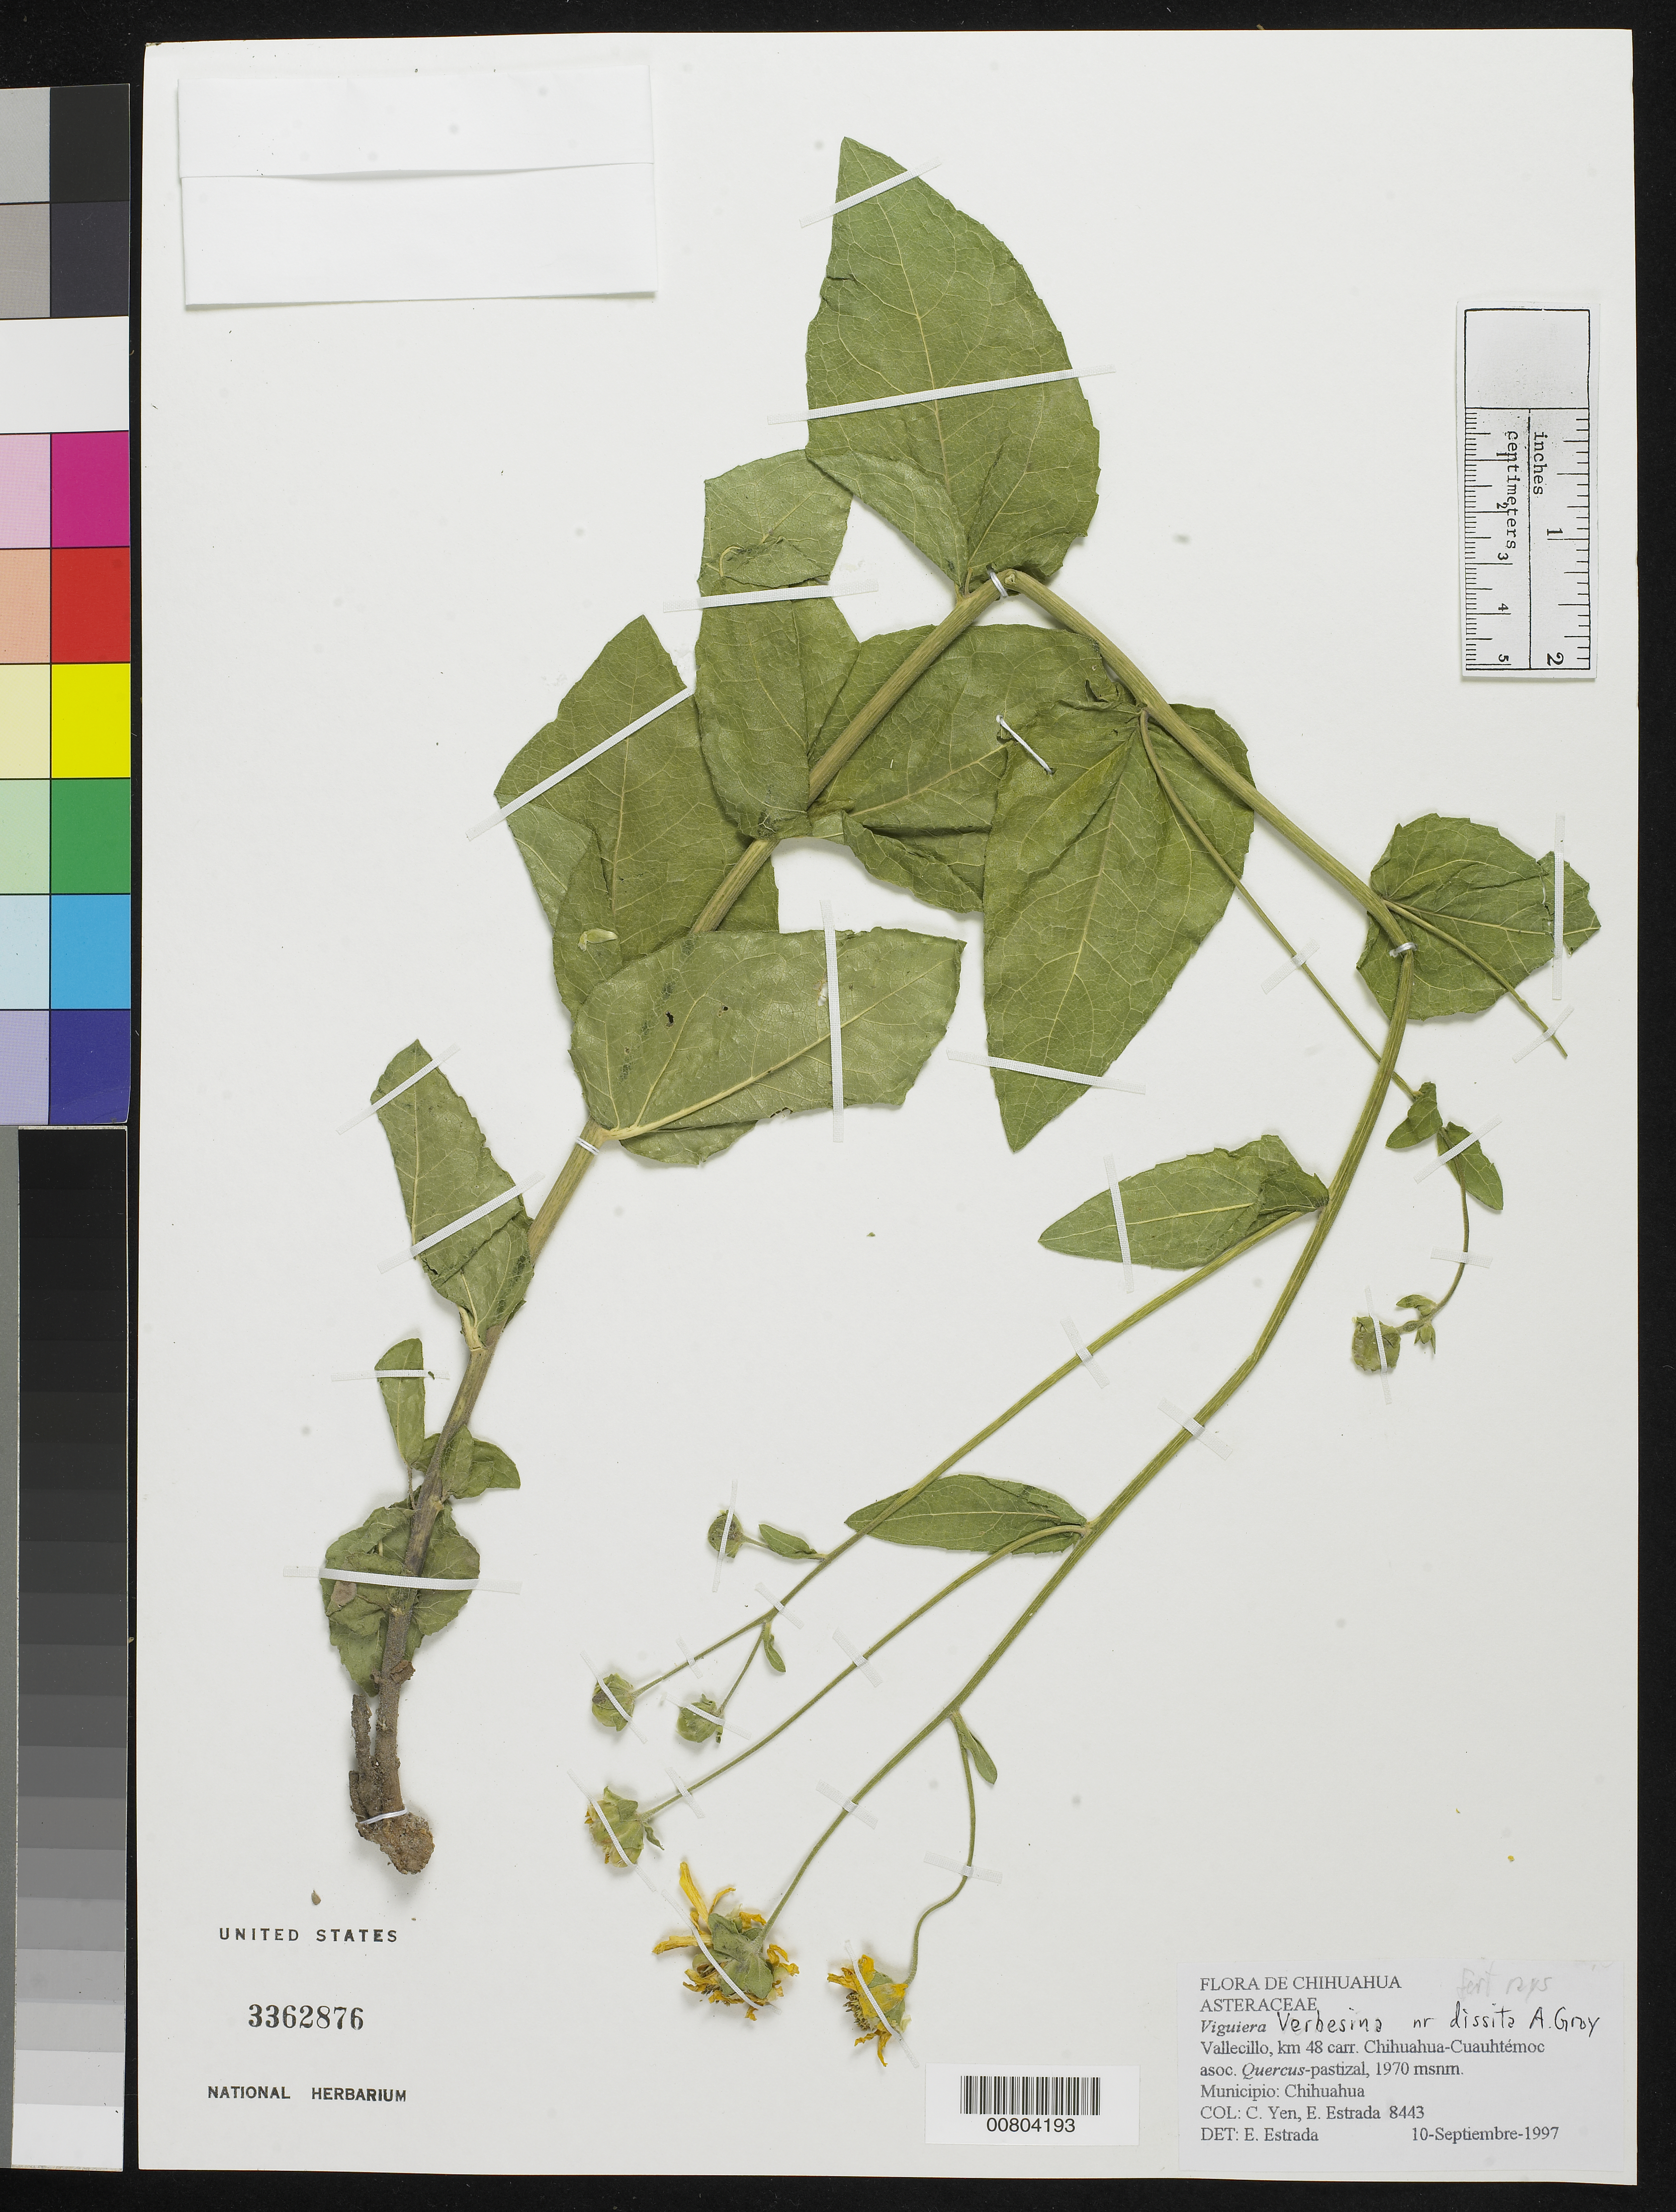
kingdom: Plantae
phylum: Tracheophyta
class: Magnoliopsida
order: Asterales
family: Asteraceae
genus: Verbesina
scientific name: Verbesina dissita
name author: A. Gray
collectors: Y. C. Yang & E. Estrada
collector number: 8443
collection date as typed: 10 Sep 1997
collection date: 1997-09-10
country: Mexico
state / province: Chihuahua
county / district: Chihuahua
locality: Vallecillo, km 48 carr. Chihuahua - Cuauhtémoc.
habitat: Asoc. Quercus-Pastizal.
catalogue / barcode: US 3362876